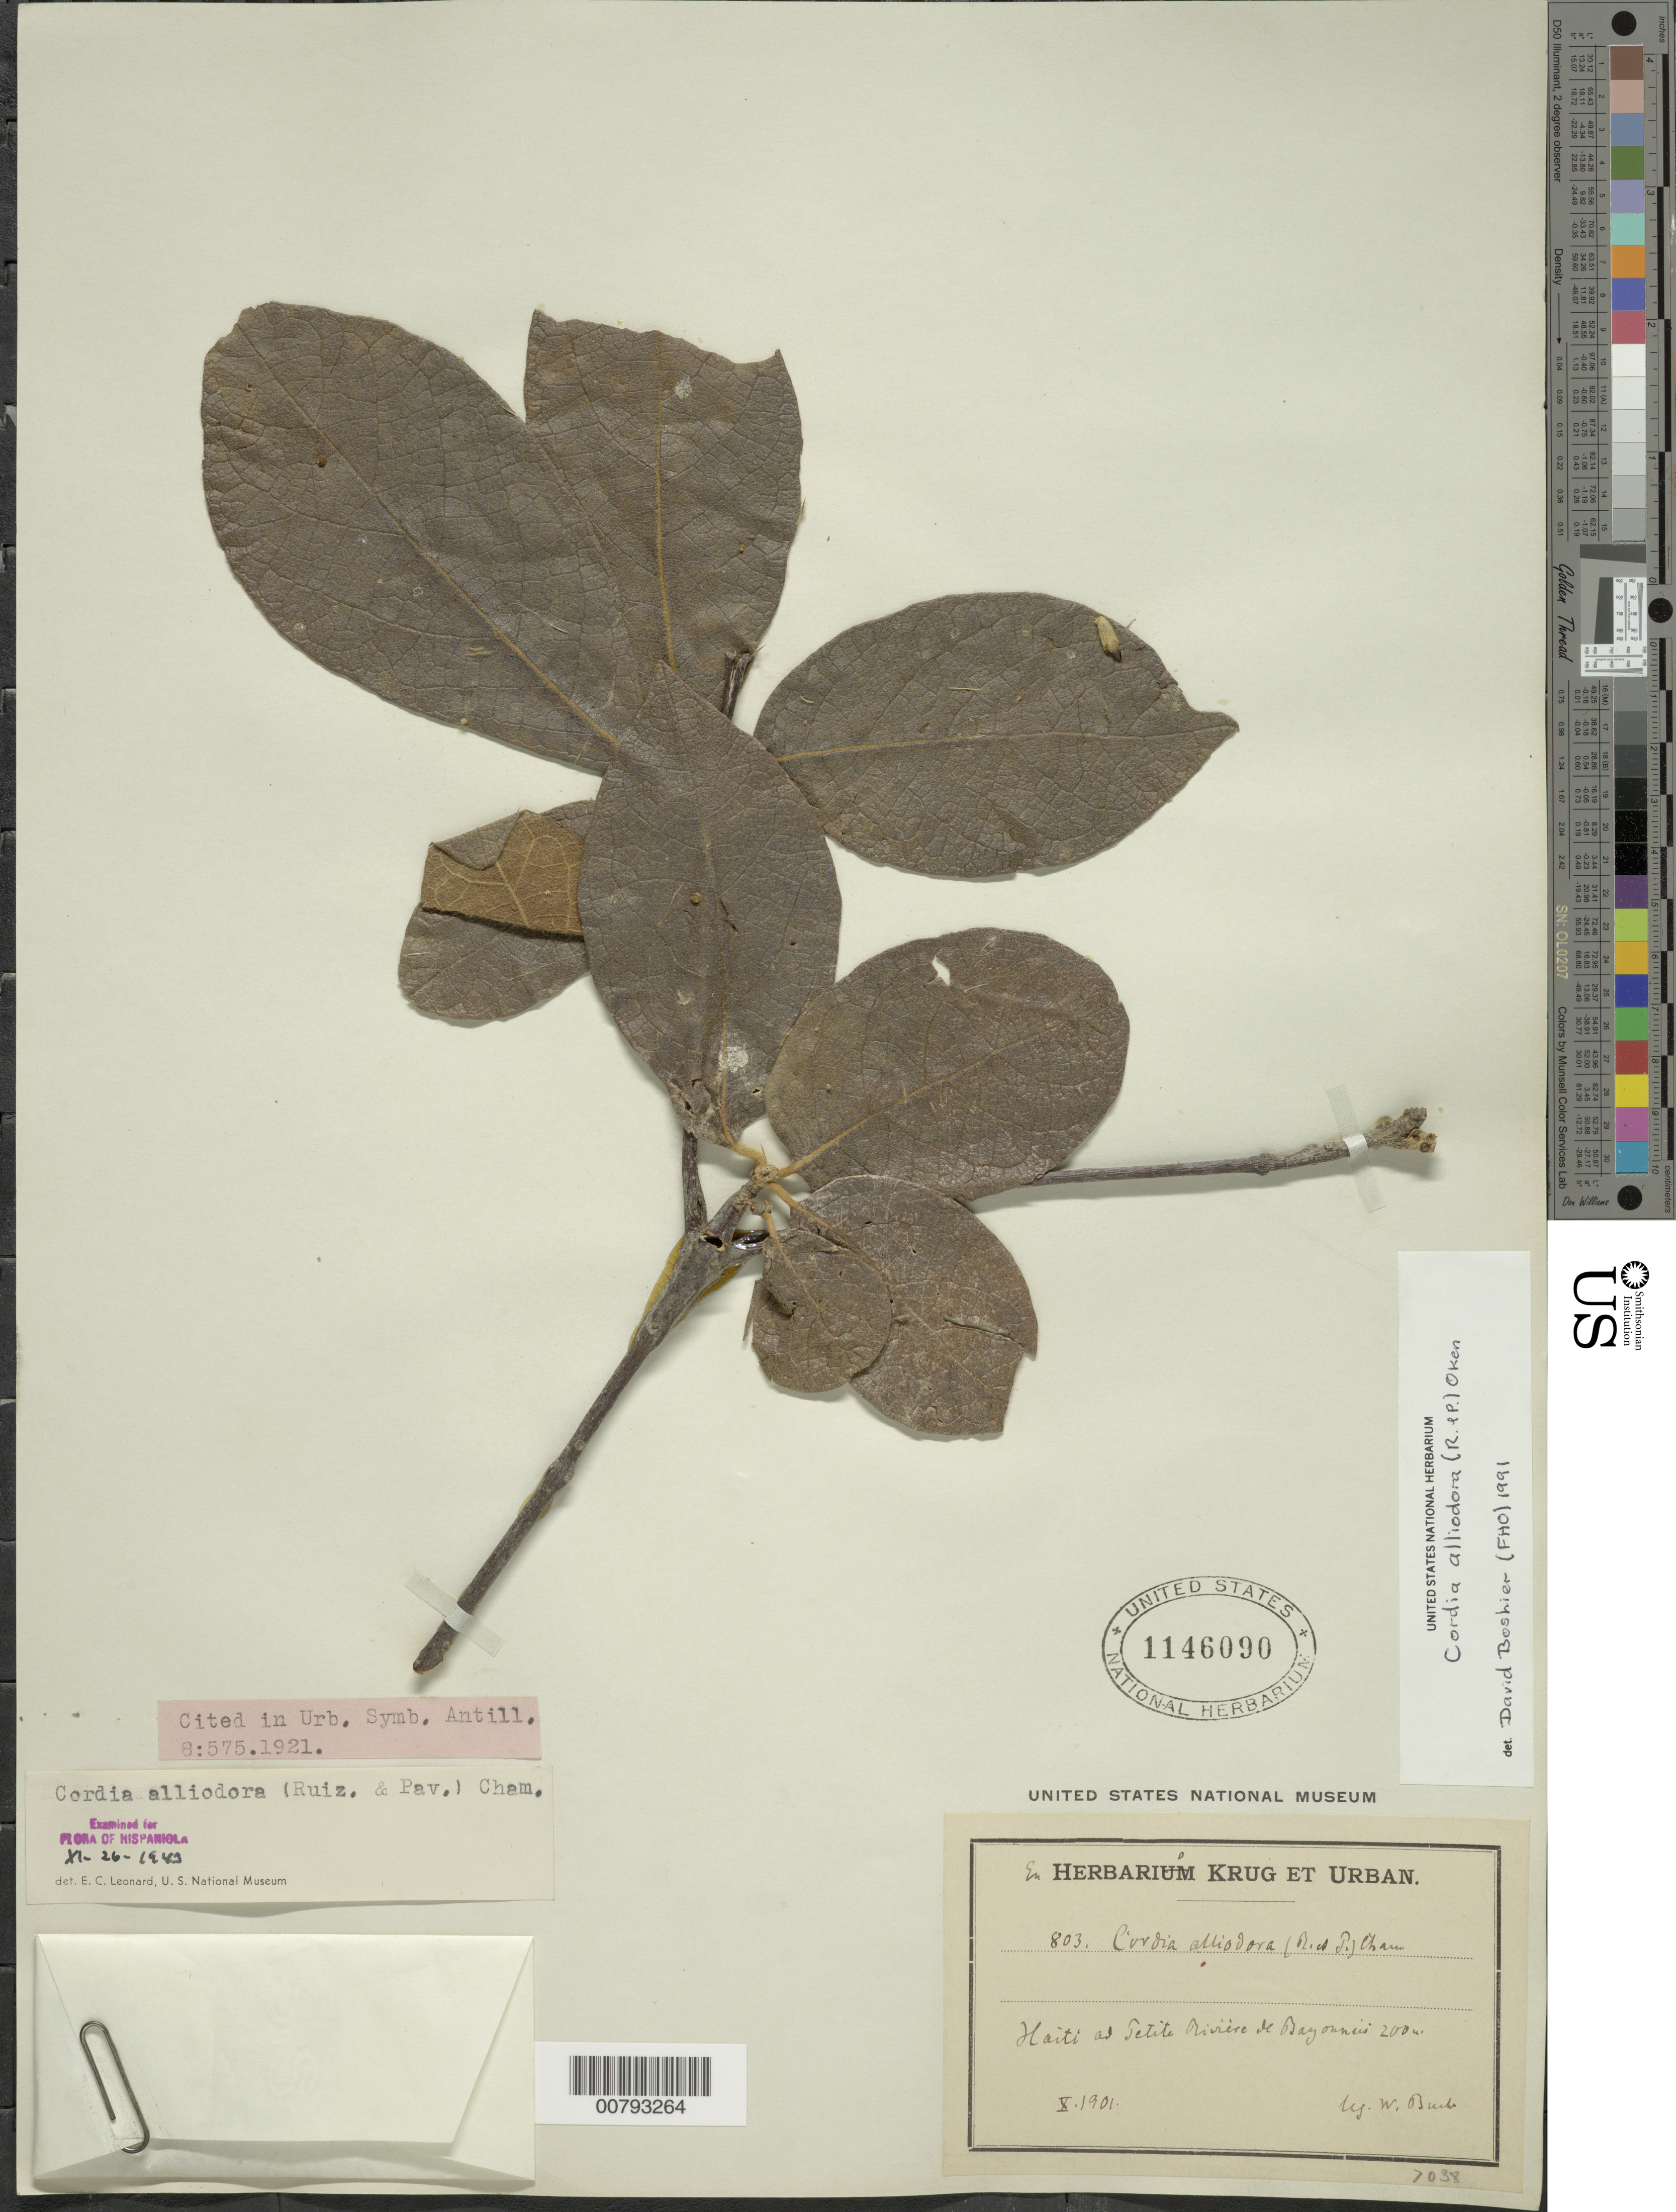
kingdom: Plantae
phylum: Tracheophyta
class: Magnoliopsida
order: Boraginales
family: Cordiaceae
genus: Cordia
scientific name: Cordia alliodora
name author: (Ruiz & Pav.) Oken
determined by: Boshier, D.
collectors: W. Buch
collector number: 803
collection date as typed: Oct 1901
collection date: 1901-10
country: Haiti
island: Hispaniola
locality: At Petite Riviere de Bayonneis.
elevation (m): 200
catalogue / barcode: US 1146090